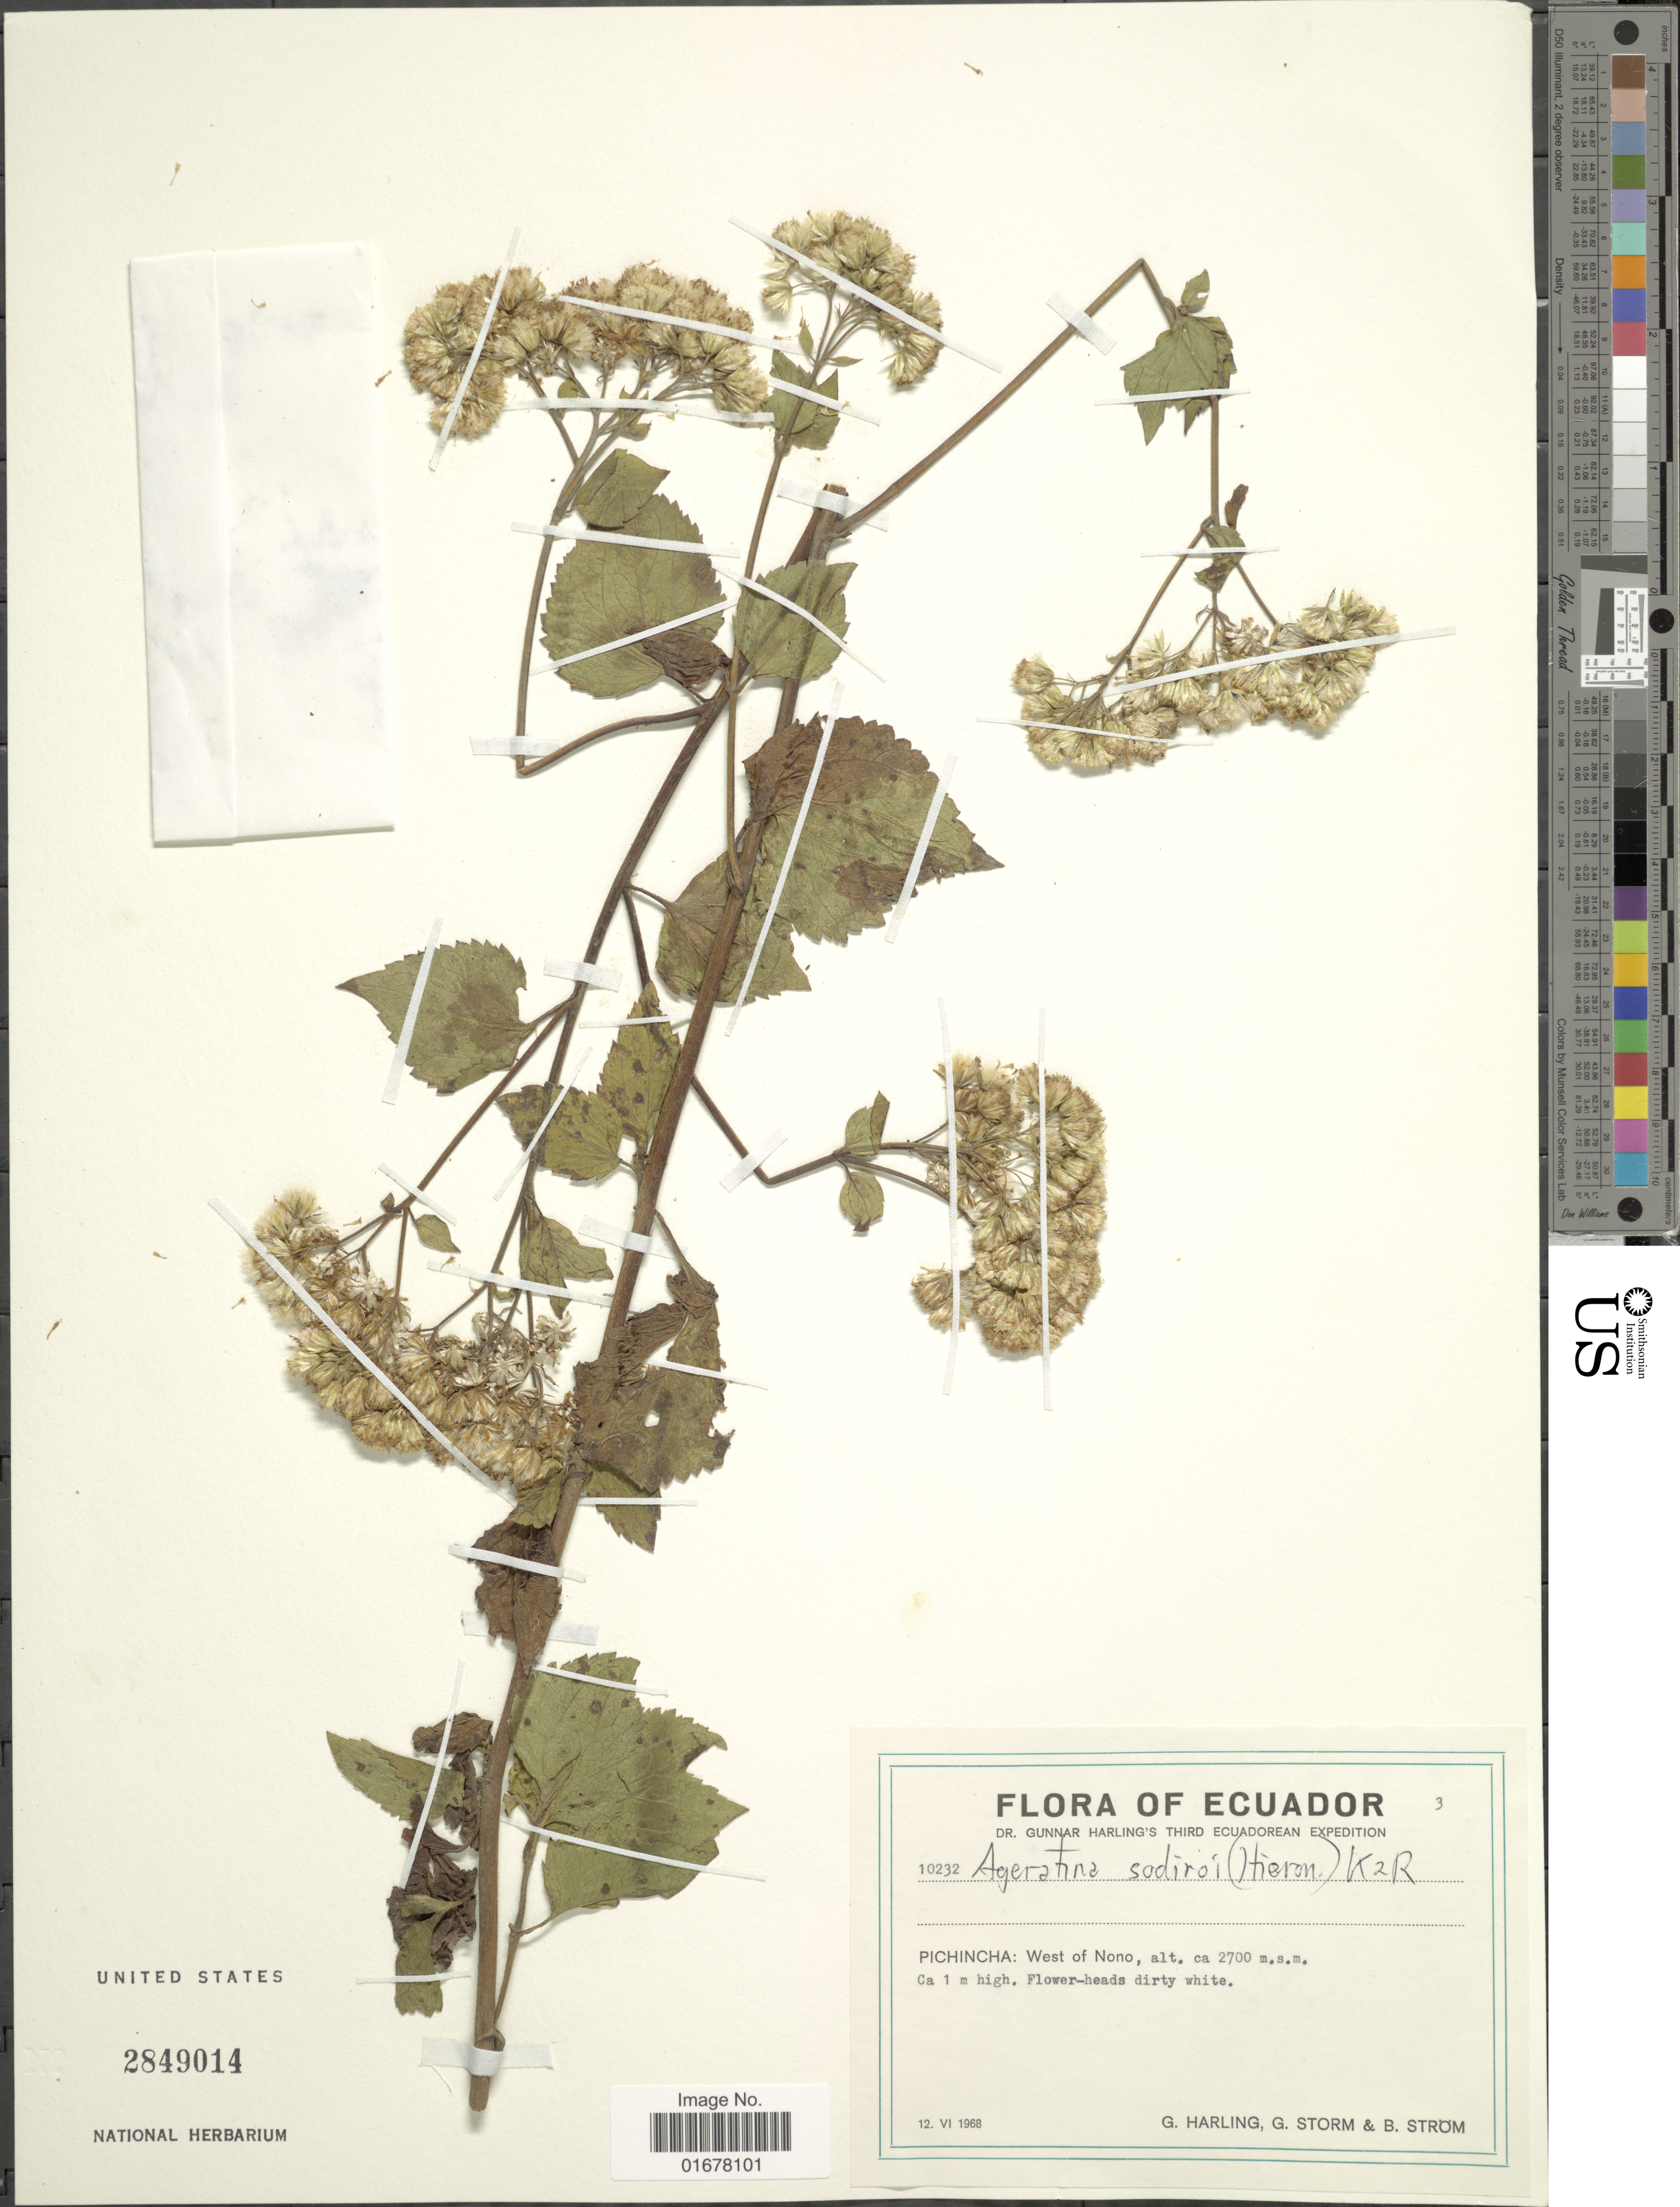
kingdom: Plantae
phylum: Tracheophyta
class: Magnoliopsida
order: Asterales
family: Asteraceae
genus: Ageratina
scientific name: Ageratina sodiroi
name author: (Hieron.) R.M. King & H. Rob.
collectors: G. Harling, G. Storm & B. Ström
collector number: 10232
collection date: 1968-06-12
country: Ecuador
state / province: Pichincha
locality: Pichincha: West of Nono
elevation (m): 2700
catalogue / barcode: US 2849014